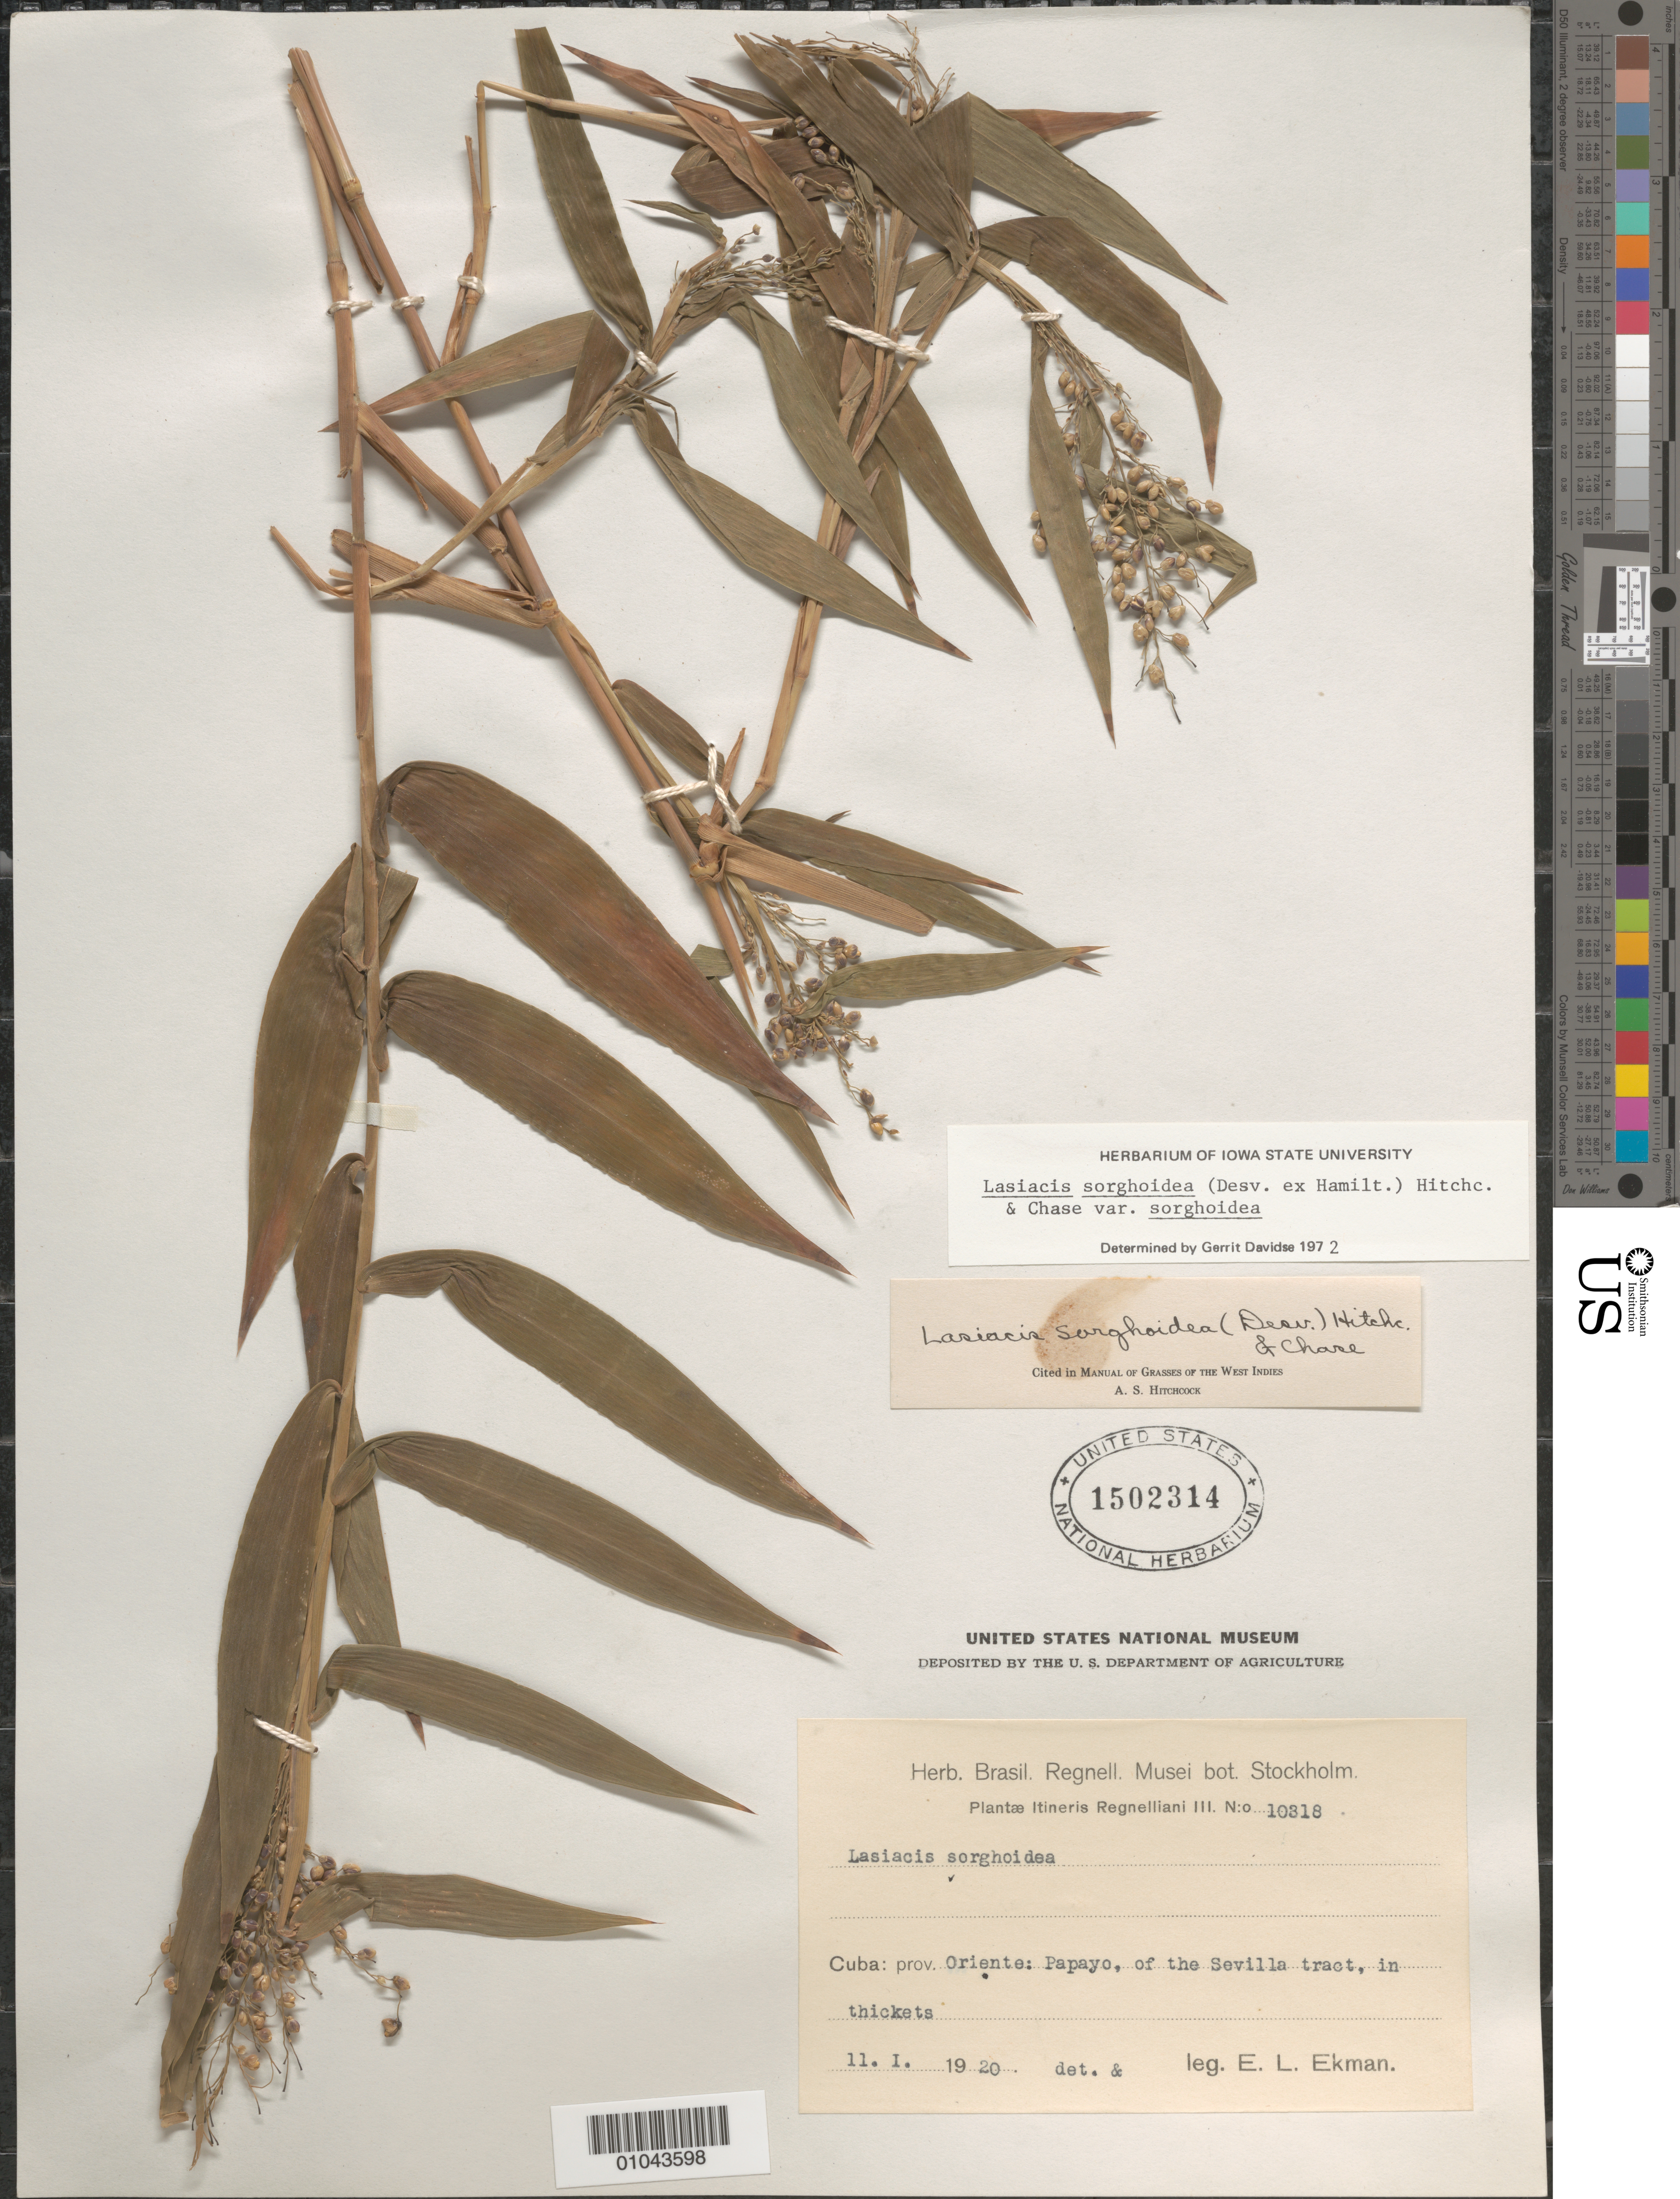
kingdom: Plantae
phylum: Tracheophyta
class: Liliopsida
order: Poales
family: Poaceae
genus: Lasiacis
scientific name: Lasiacis sorghoidea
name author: (Desv. ex Ham.) Hitchc. & Chase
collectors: E. L. Ekman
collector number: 10318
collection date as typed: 11 Jan 1920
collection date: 1920-01-11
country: Cuba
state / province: Oriente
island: Cuba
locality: Papayo, of the Sevilla tract, in thickets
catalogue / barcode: US 1502314